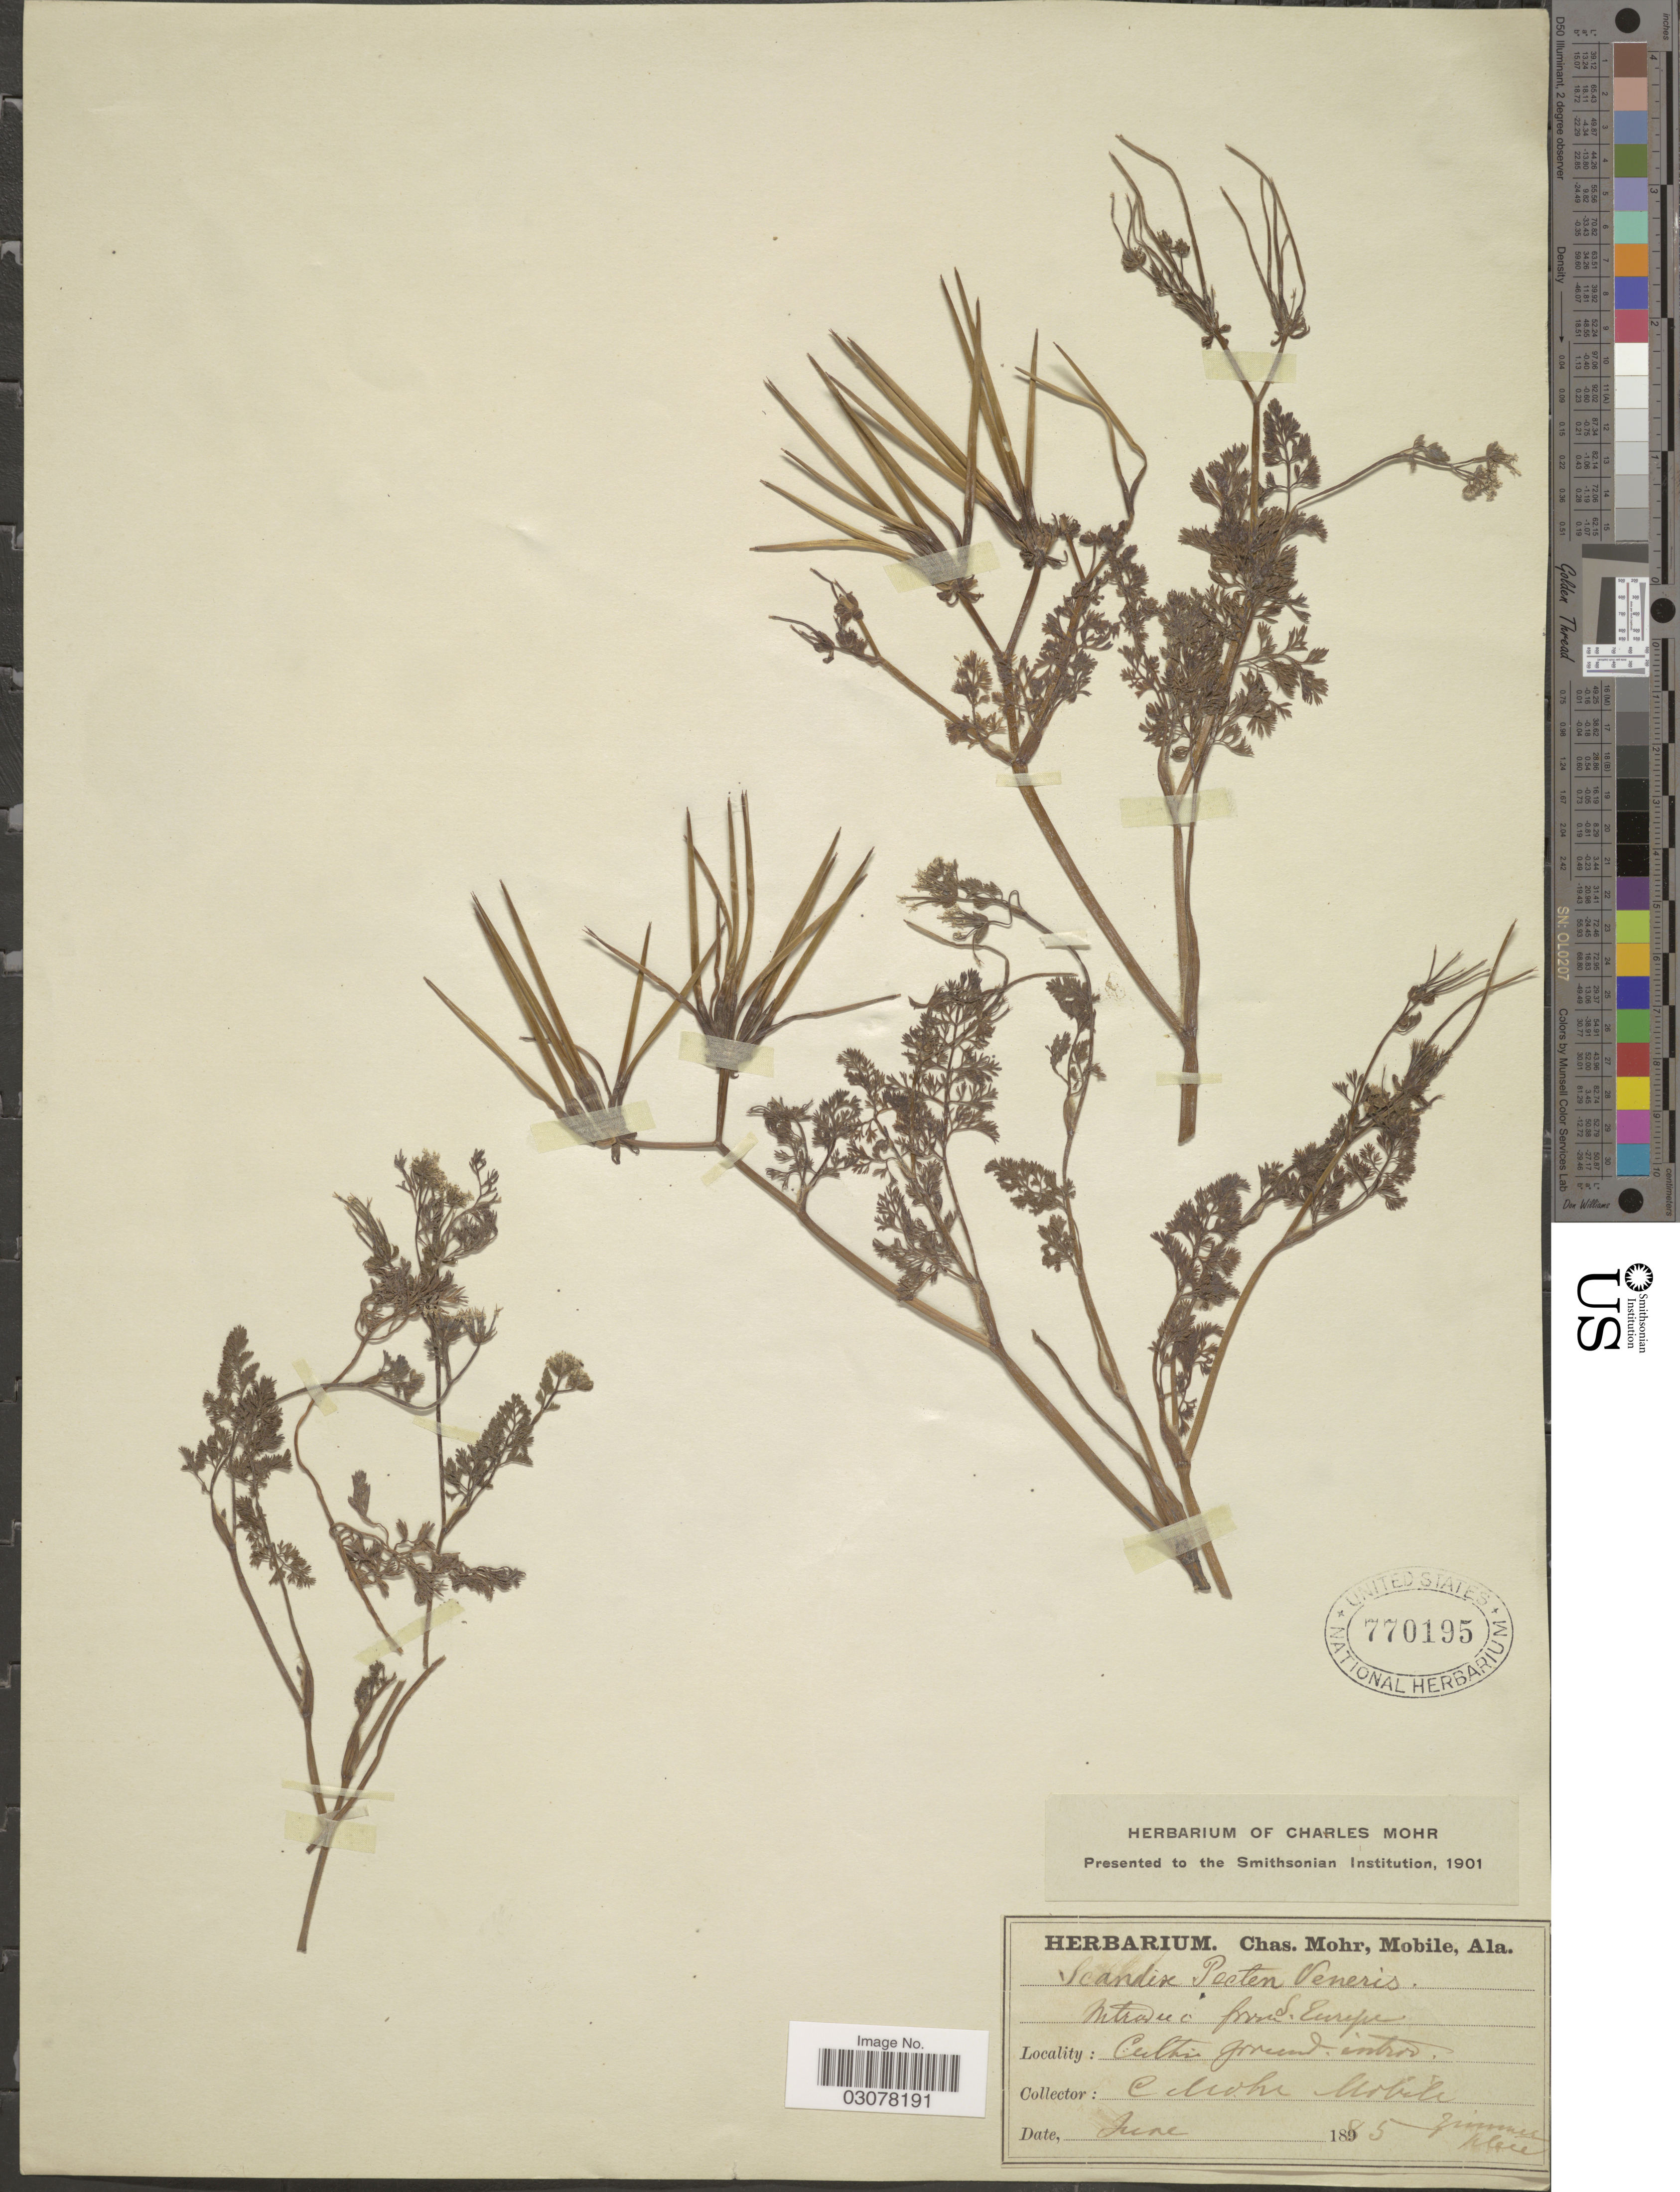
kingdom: Plantae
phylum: Tracheophyta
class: Magnoliopsida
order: Apiales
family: Apiaceae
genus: Scandix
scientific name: Scandix pecten-veneris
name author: L.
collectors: Mohr, C. T. (herbarium)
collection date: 1885-06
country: United States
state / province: Alabama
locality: Mobile.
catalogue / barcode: US 770195